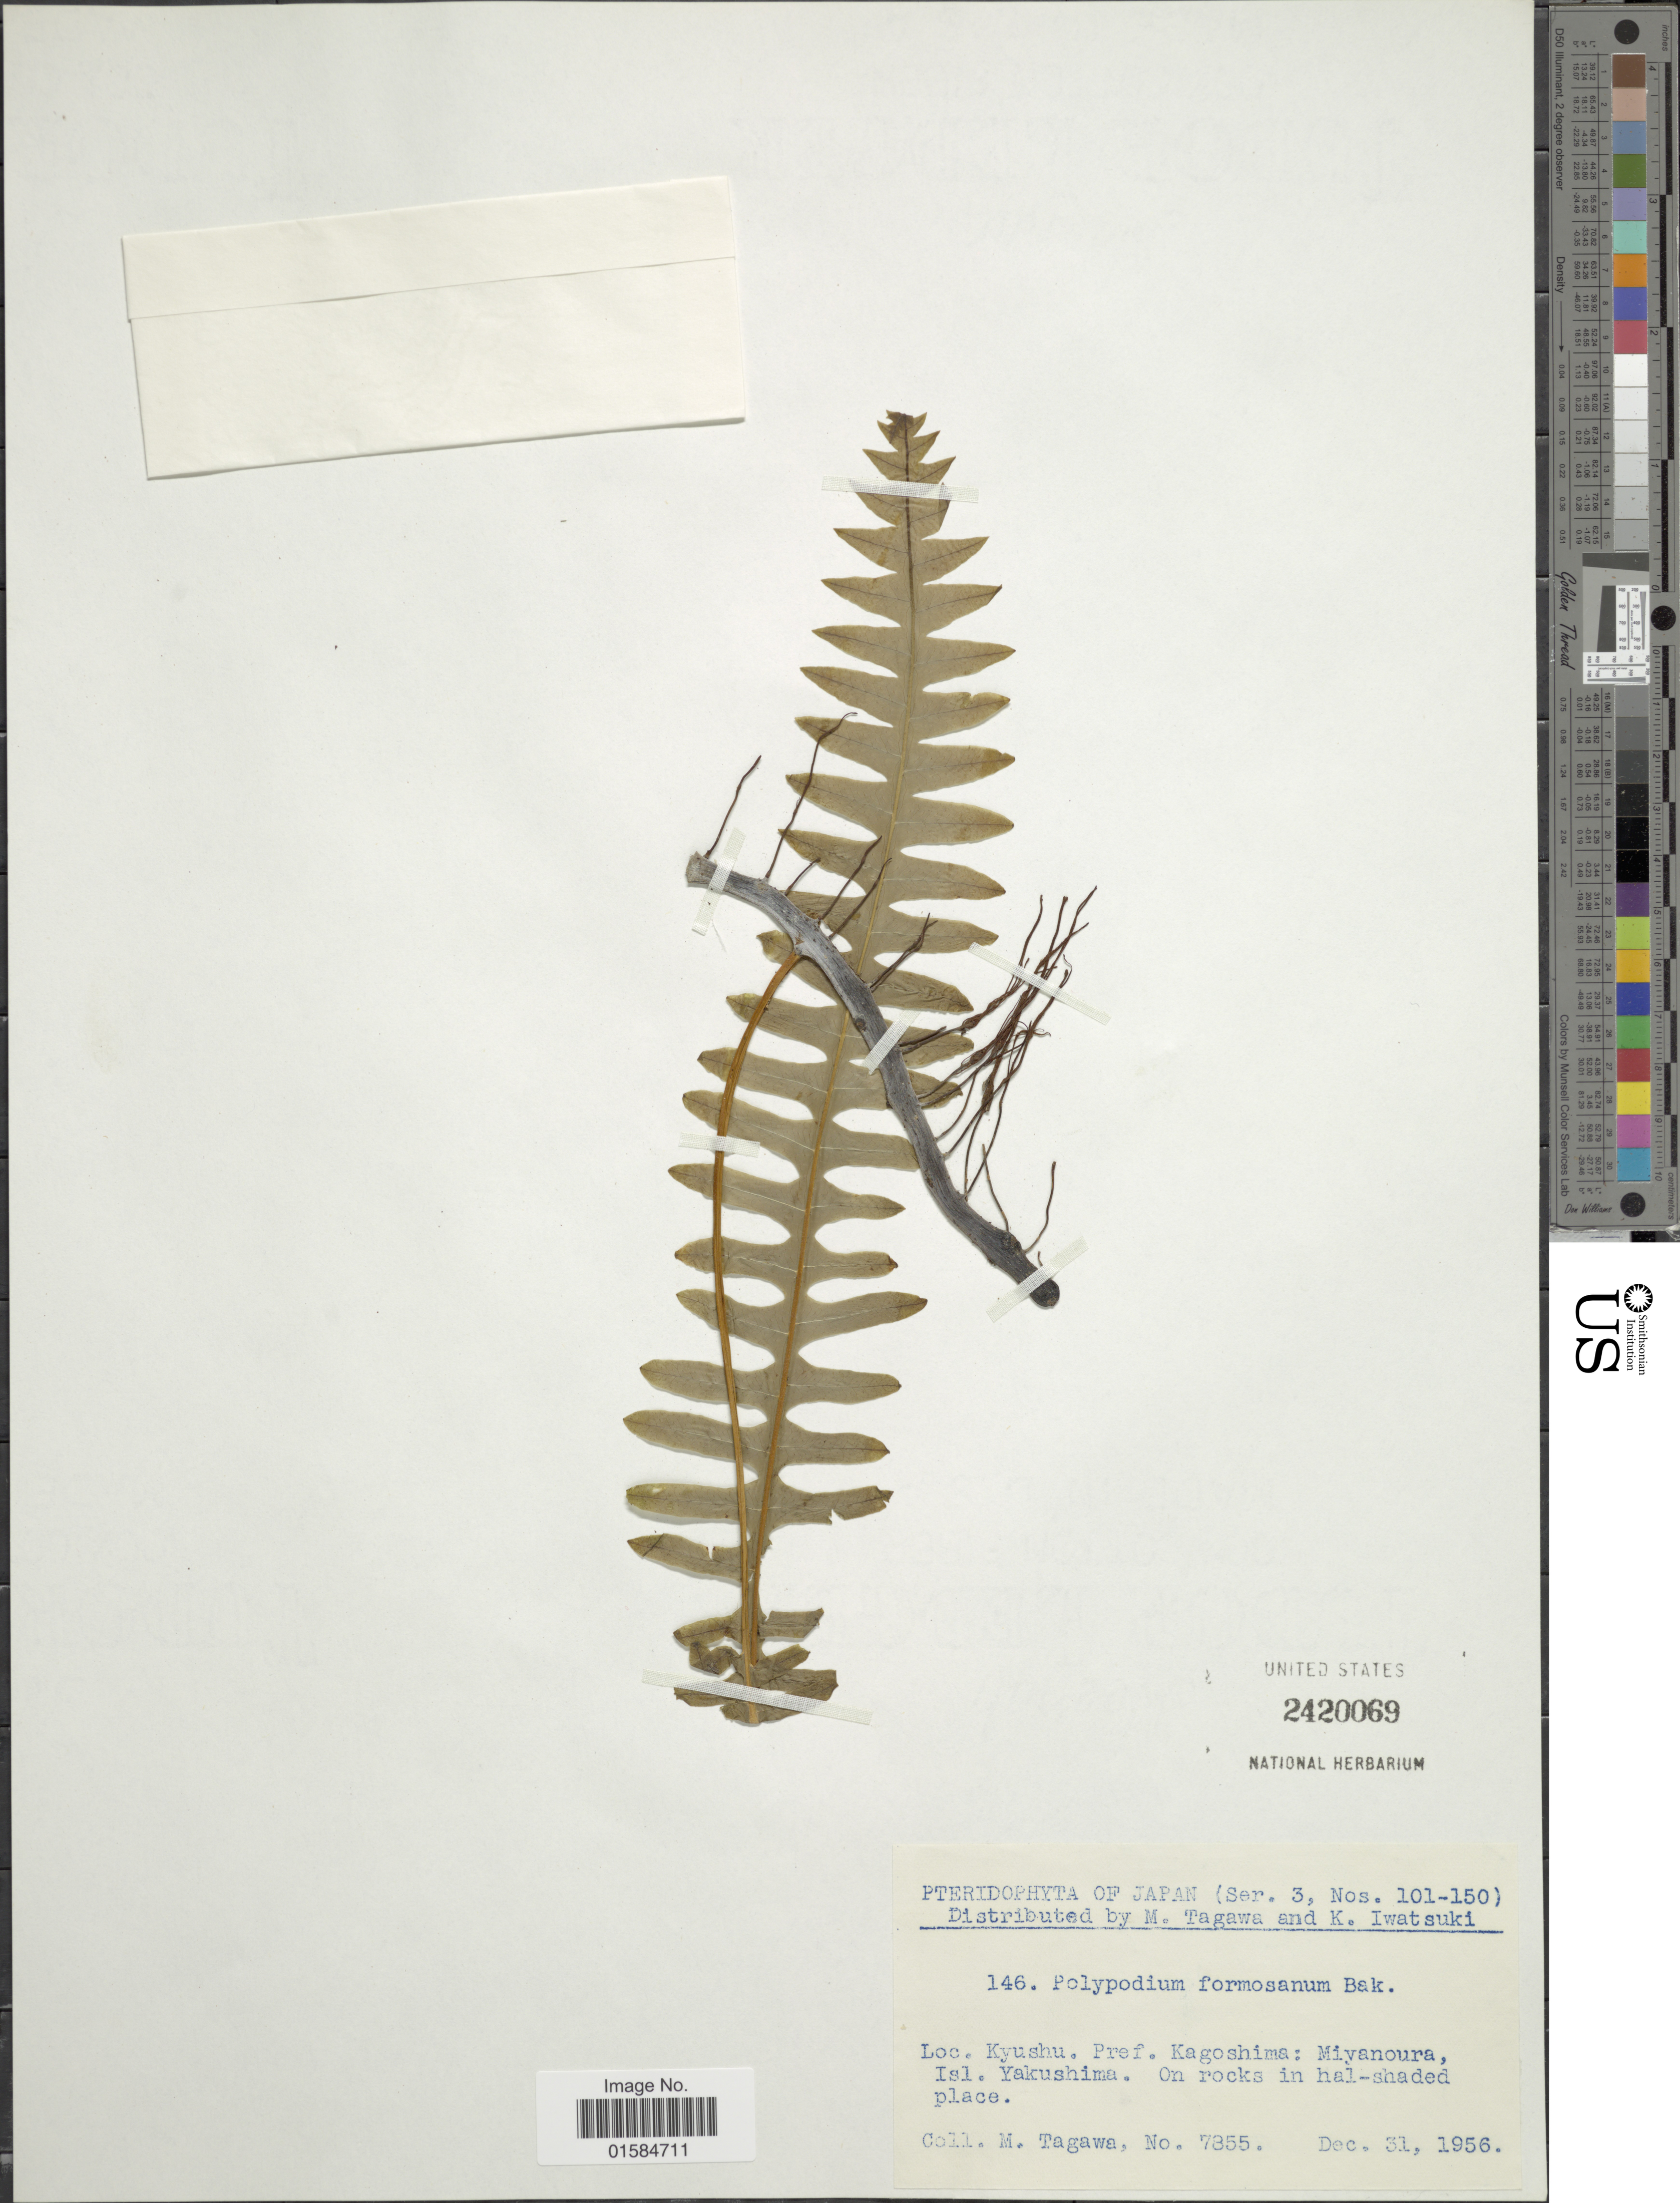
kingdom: Plantae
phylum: Tracheophyta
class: Polypodiopsida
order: Polypodiales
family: Polypodiaceae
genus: Goniophlebium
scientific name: Goniophlebium formosanum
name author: (Baker) Rödl-Linder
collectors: M. Tagawa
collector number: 7855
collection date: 1956-12-31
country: Japan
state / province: Kagosima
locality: Kyushu. Pref. Kagoshima: Miyanoura, Isl. Yakushima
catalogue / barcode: US 2420069